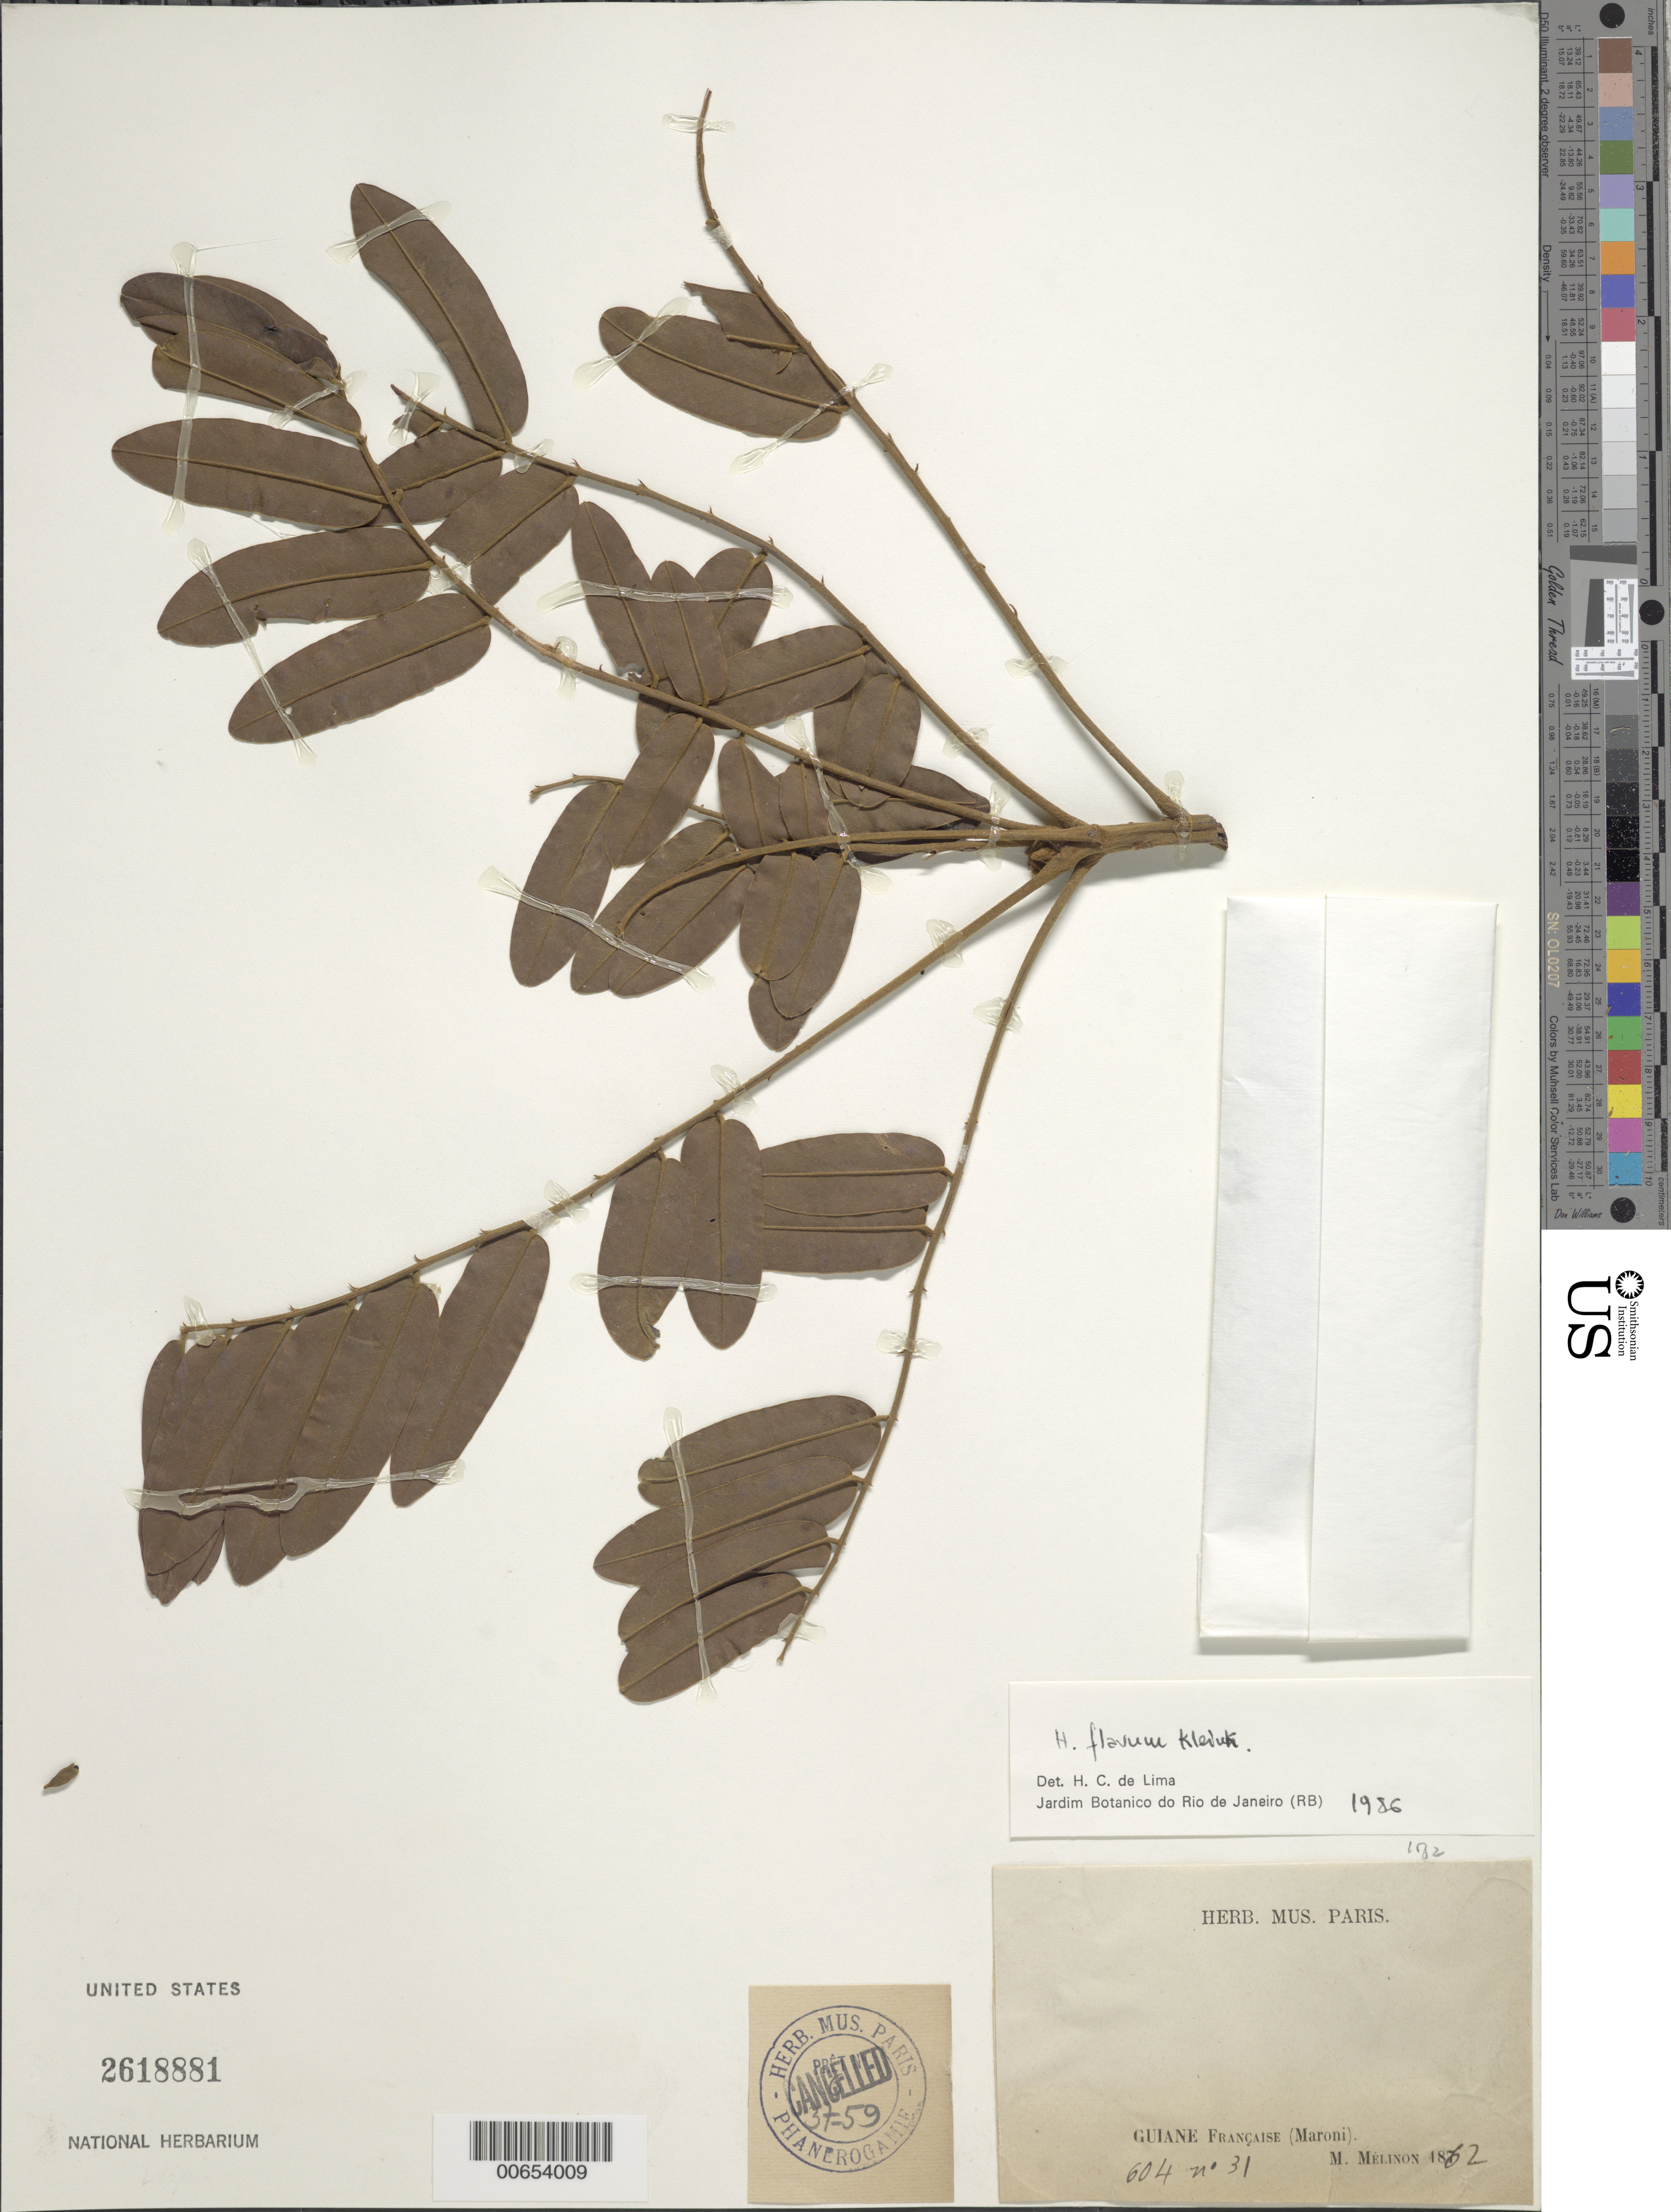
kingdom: Plantae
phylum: Tracheophyta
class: Magnoliopsida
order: Fabales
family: Fabaceae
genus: Hymenolobium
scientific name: Hymenolobium flavum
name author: Kleinhoonte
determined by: Lima, H. C. de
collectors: E. Mélinon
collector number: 604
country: French Guiana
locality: Maroni R.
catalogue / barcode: US 2618881